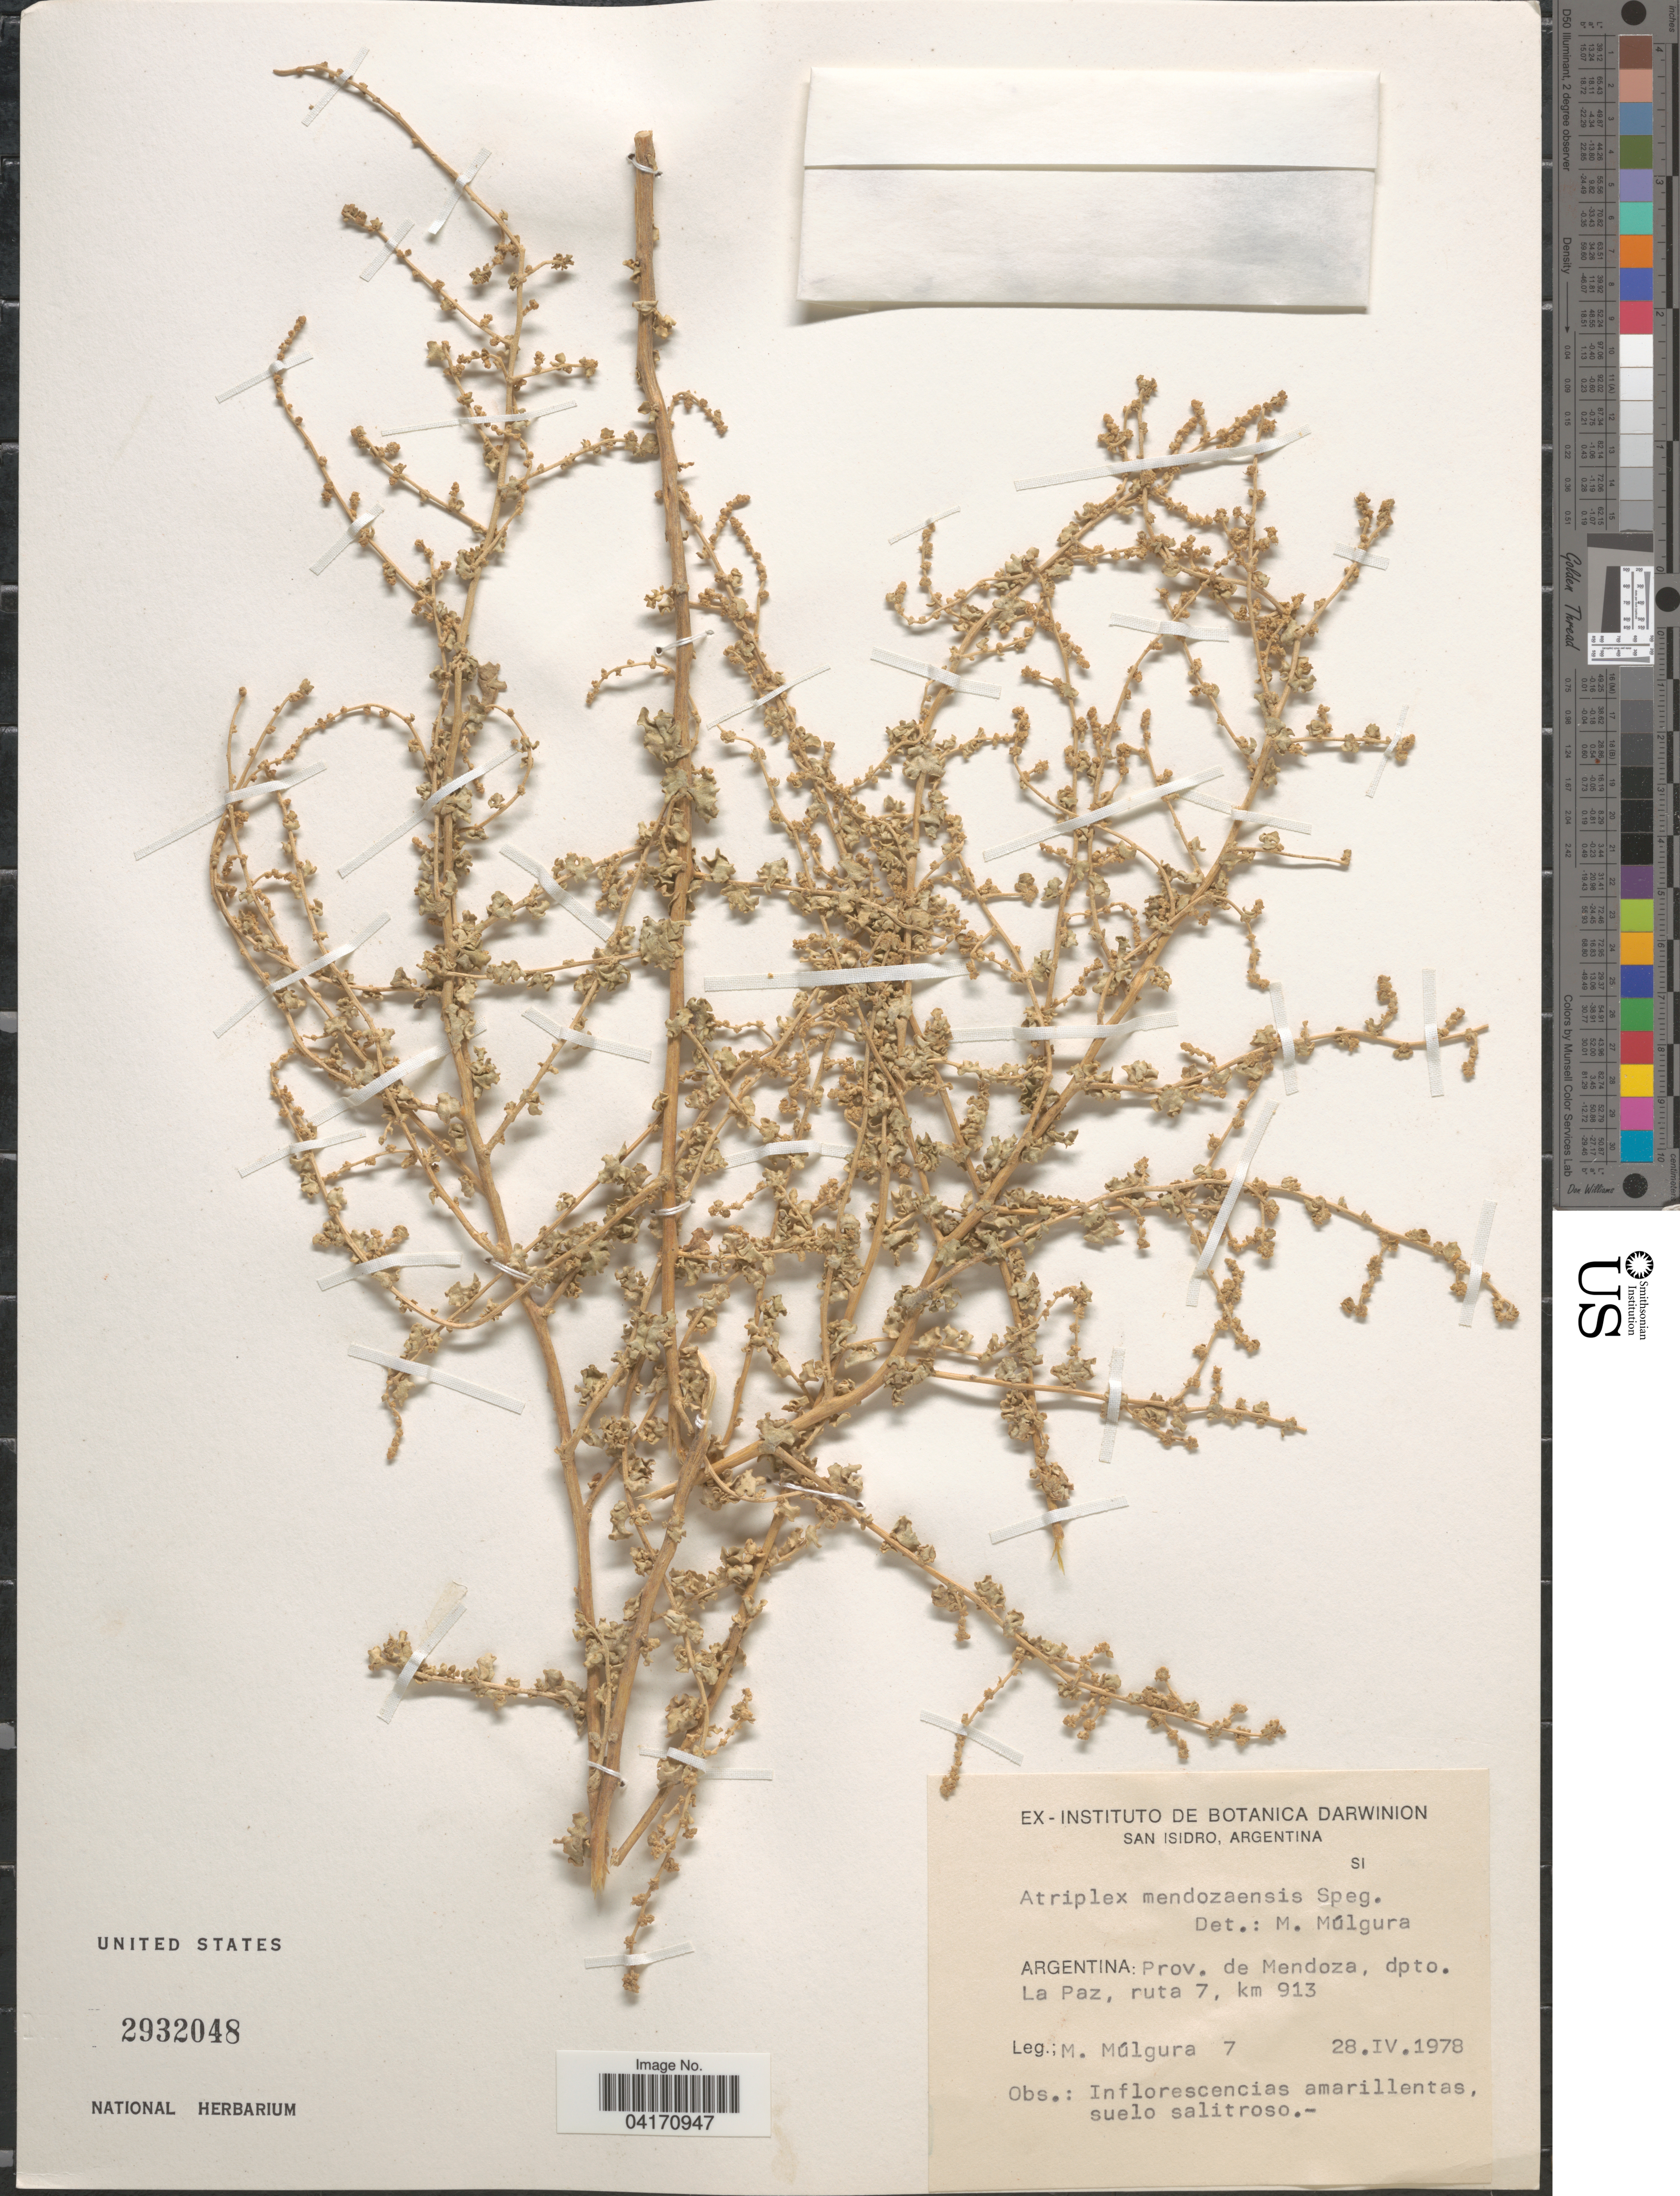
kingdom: Plantae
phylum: Tracheophyta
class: Magnoliopsida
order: Caryophyllales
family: Amaranthaceae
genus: Atriplex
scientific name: Atriplex mendozaensis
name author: Speg.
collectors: M. Múlgura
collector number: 7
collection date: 1978-04-28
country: Argentina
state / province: Mendoza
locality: Dpto. La Paz, ruta 7, km 913.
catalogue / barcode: US 2932048